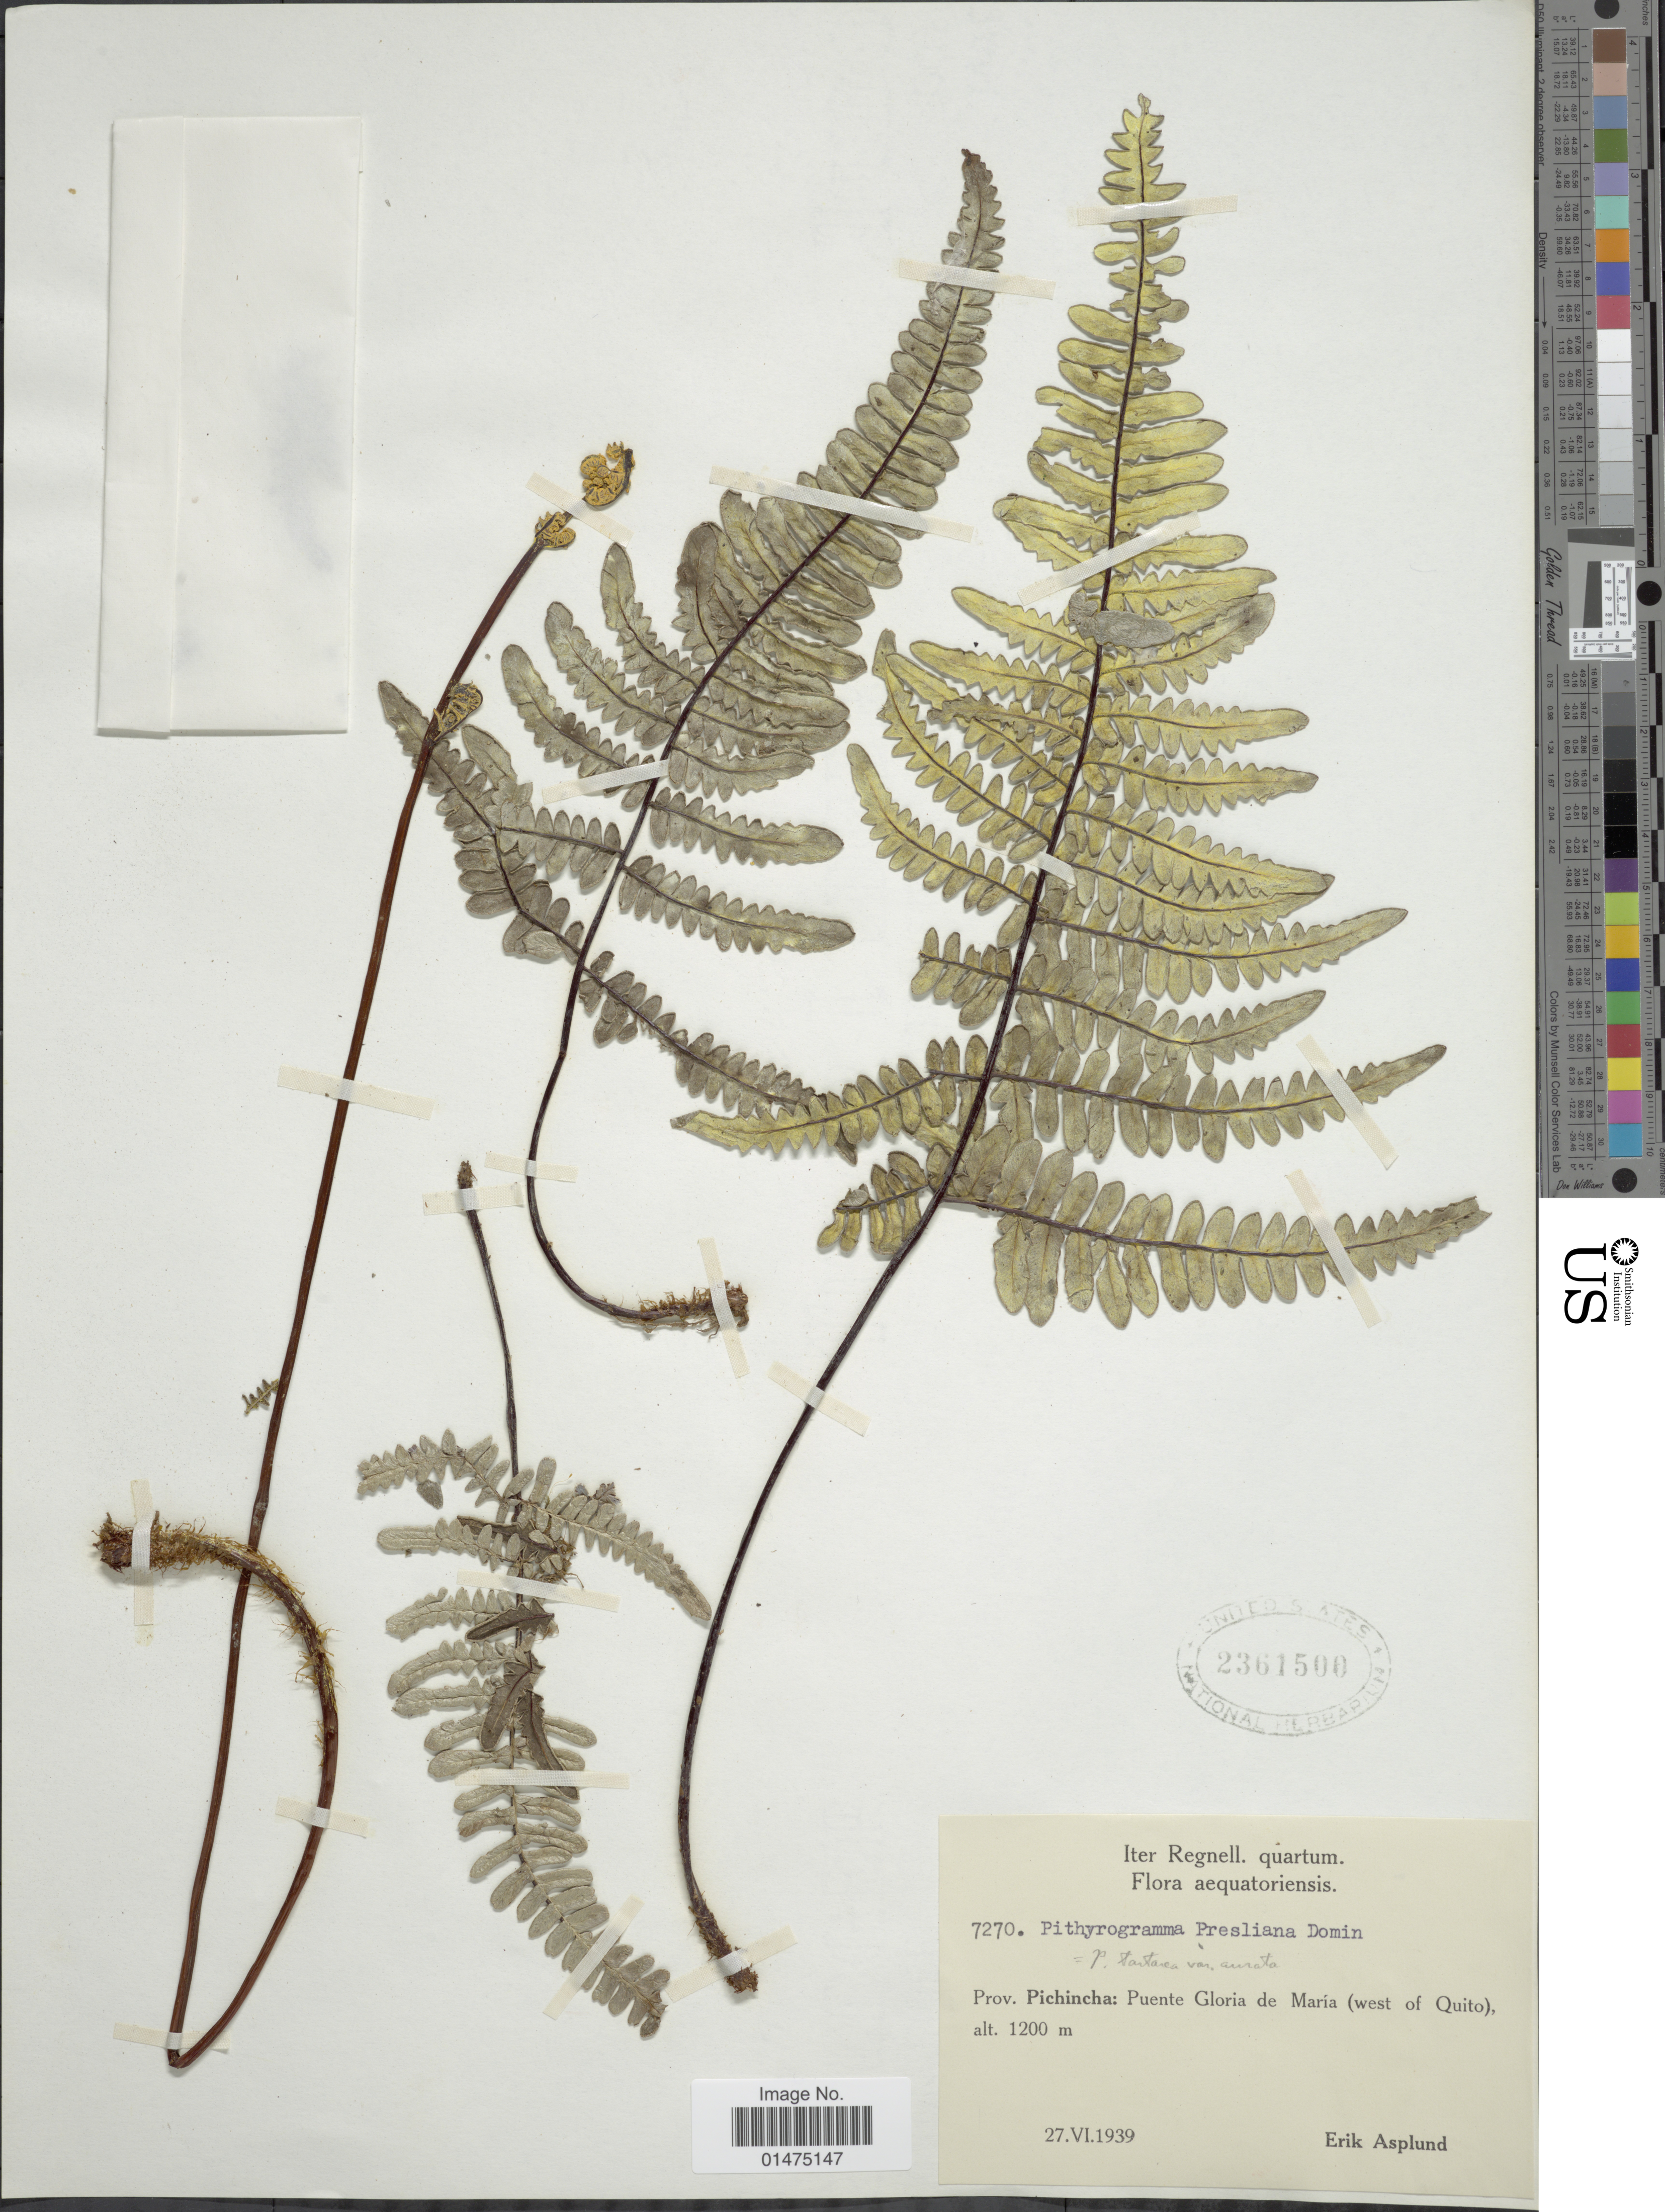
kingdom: Plantae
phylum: Tracheophyta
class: Polypodiopsida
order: Polypodiales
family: Pteridaceae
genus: Pityrogramma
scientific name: Pityrogramma tartarea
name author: (Cav.) Maxon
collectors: E. Asplund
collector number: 7270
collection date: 1939-06-27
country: Ecuador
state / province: Pichincha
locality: Puente Gloria de Maria (West of Quito)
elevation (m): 1200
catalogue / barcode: US 2361500